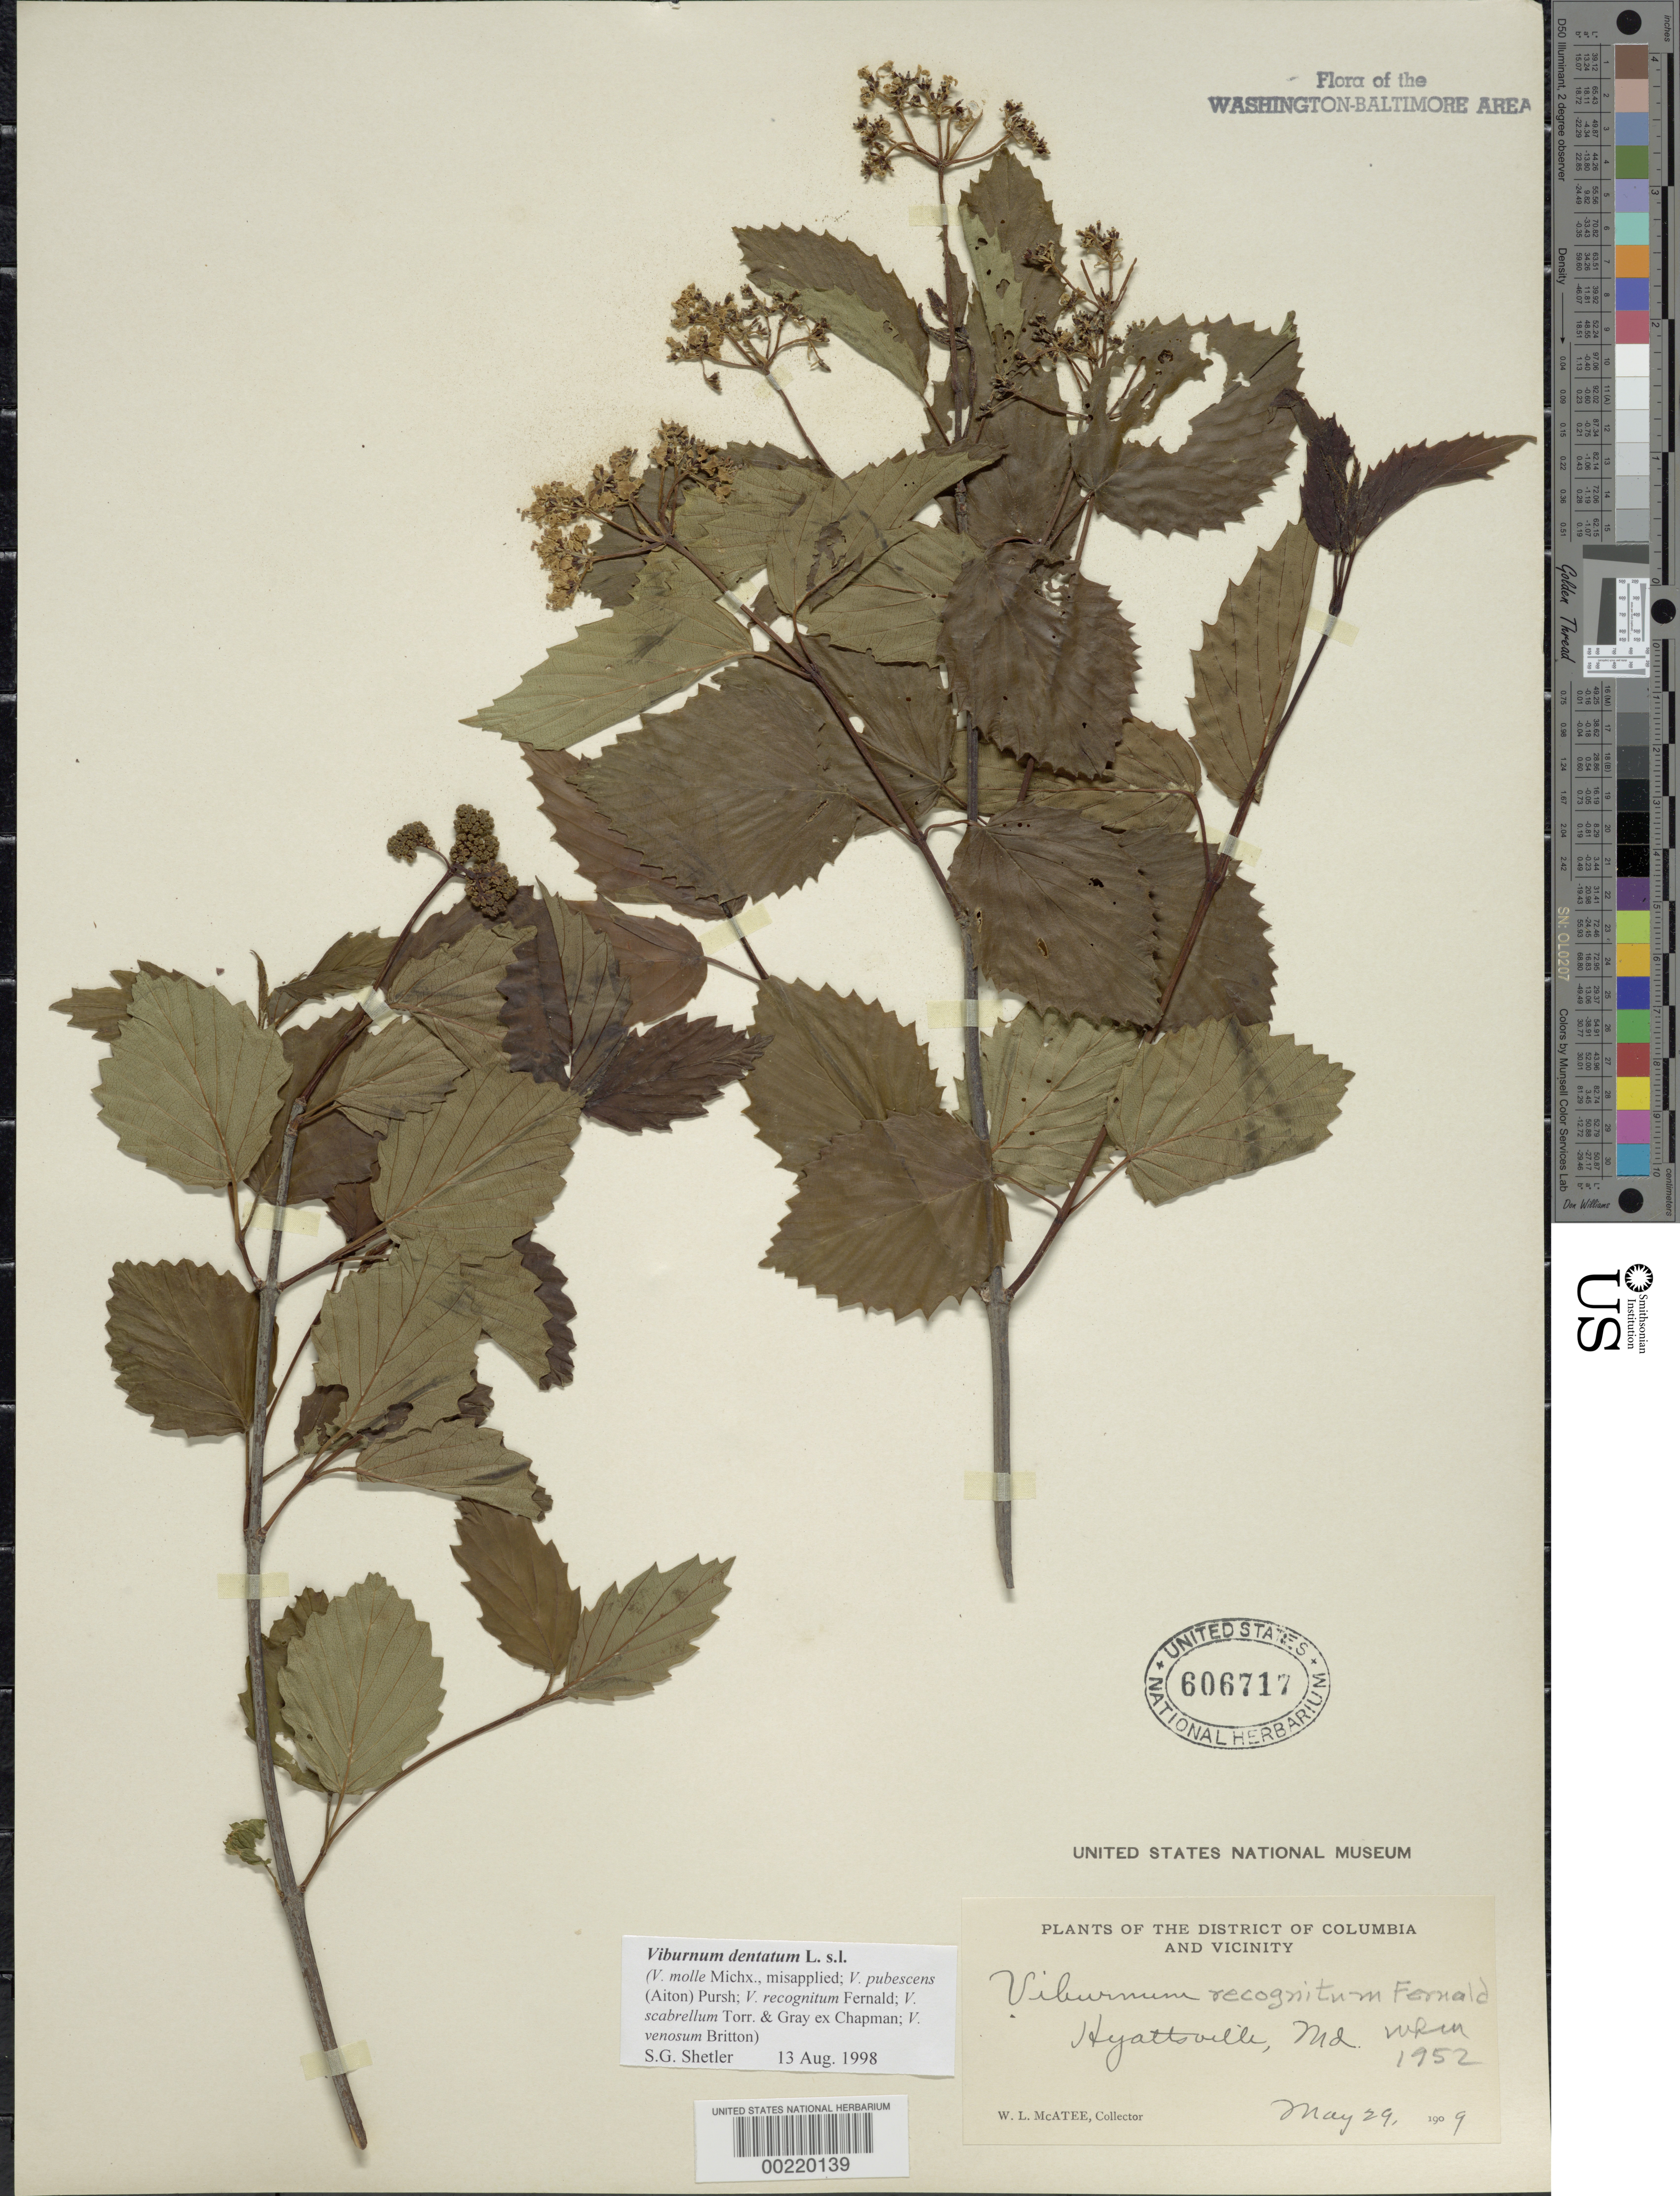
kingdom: Plantae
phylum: Tracheophyta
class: Magnoliopsida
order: Dipsacales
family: Viburnaceae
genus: Viburnum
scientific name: Viburnum dentatum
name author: L.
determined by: McAtee, W. L.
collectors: W. McAtee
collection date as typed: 29 May 1909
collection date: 1909-05-29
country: United States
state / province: Maryland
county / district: Prince George's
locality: Hyattsville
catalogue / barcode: US 606717